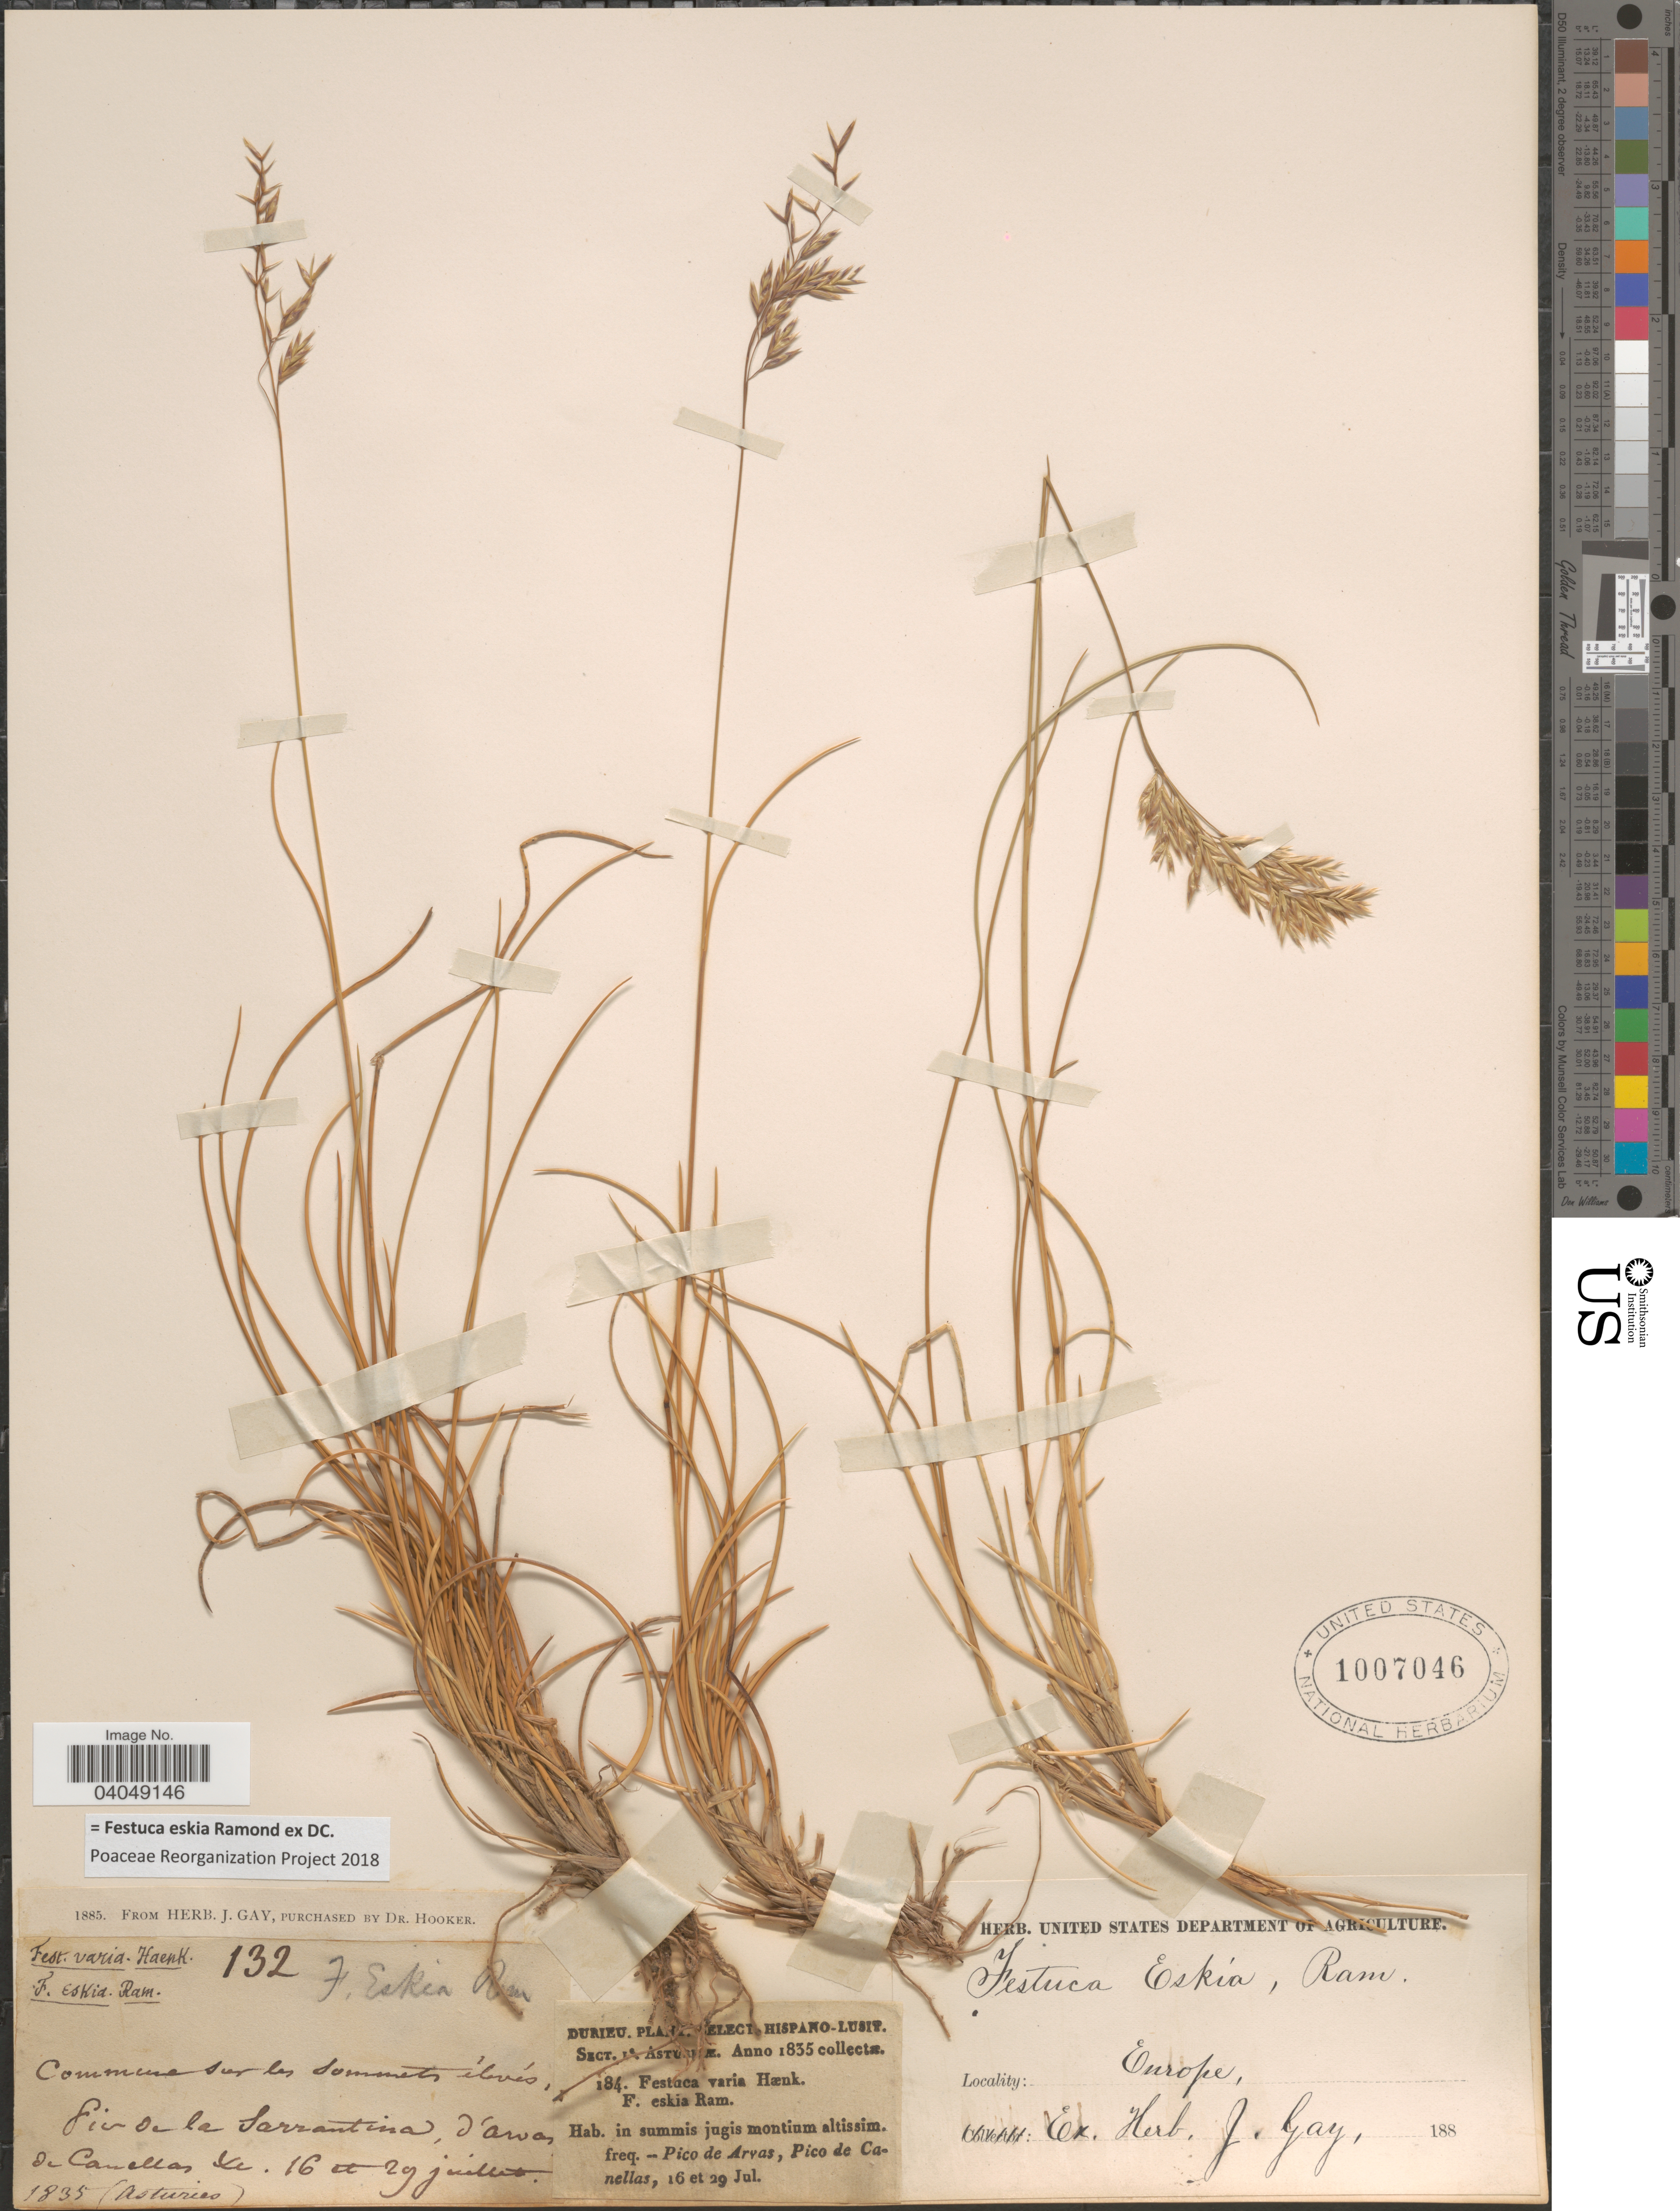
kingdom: Plantae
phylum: Tracheophyta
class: Liliopsida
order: Poales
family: Poaceae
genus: Festuca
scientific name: Festuca eskia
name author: Ramond ex DC.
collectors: ex herb. J. Gay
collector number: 132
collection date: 1835-07-16/1835-07-29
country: Spain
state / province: Principado de Asturias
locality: Pic de la Sarrantina, d'Arva de Canellas. Asturias. Pico de Arvas, Pico de Canellas.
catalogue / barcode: US 1007046